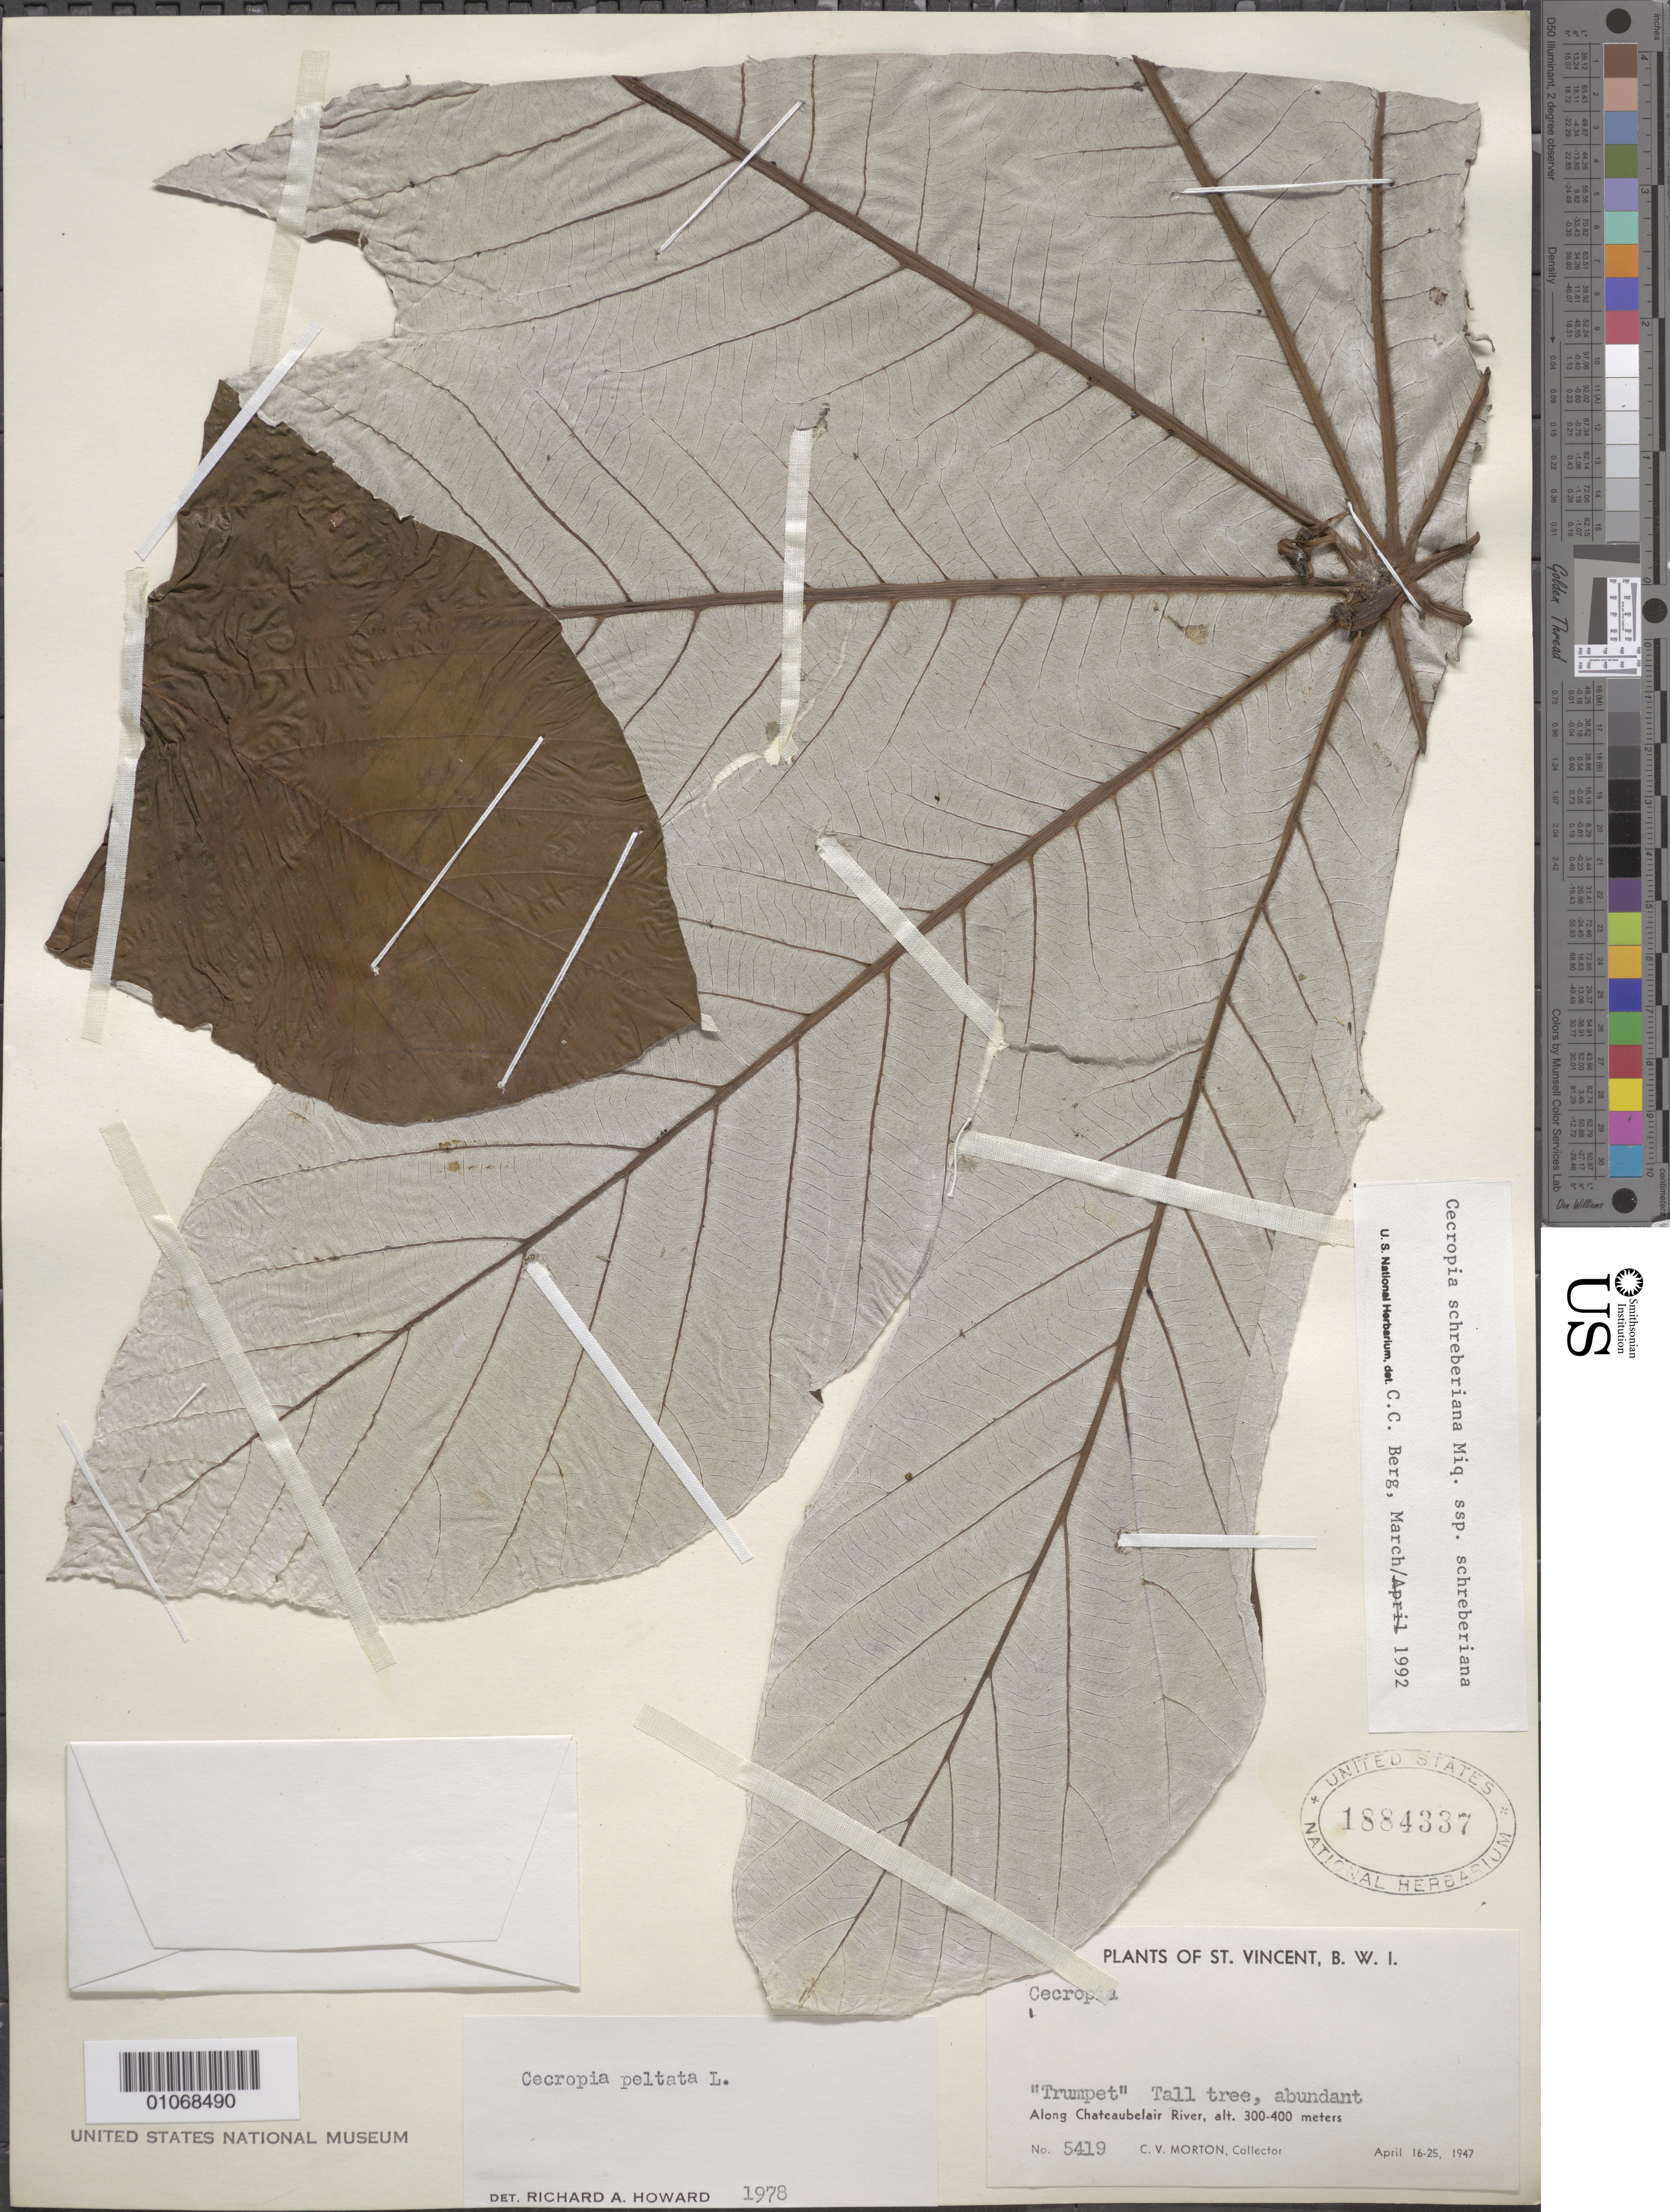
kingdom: Plantae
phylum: Tracheophyta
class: Magnoliopsida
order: Rosales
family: Urticaceae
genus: Cecropia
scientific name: Cecropia schreberiana subsp. schreberiana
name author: Miq.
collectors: C. V. Morton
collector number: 5419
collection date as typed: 16 Apr 1947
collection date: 1947-04-16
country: St. Vincent - Grenadines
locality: Along Chateubelair.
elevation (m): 300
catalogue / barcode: US 1884337